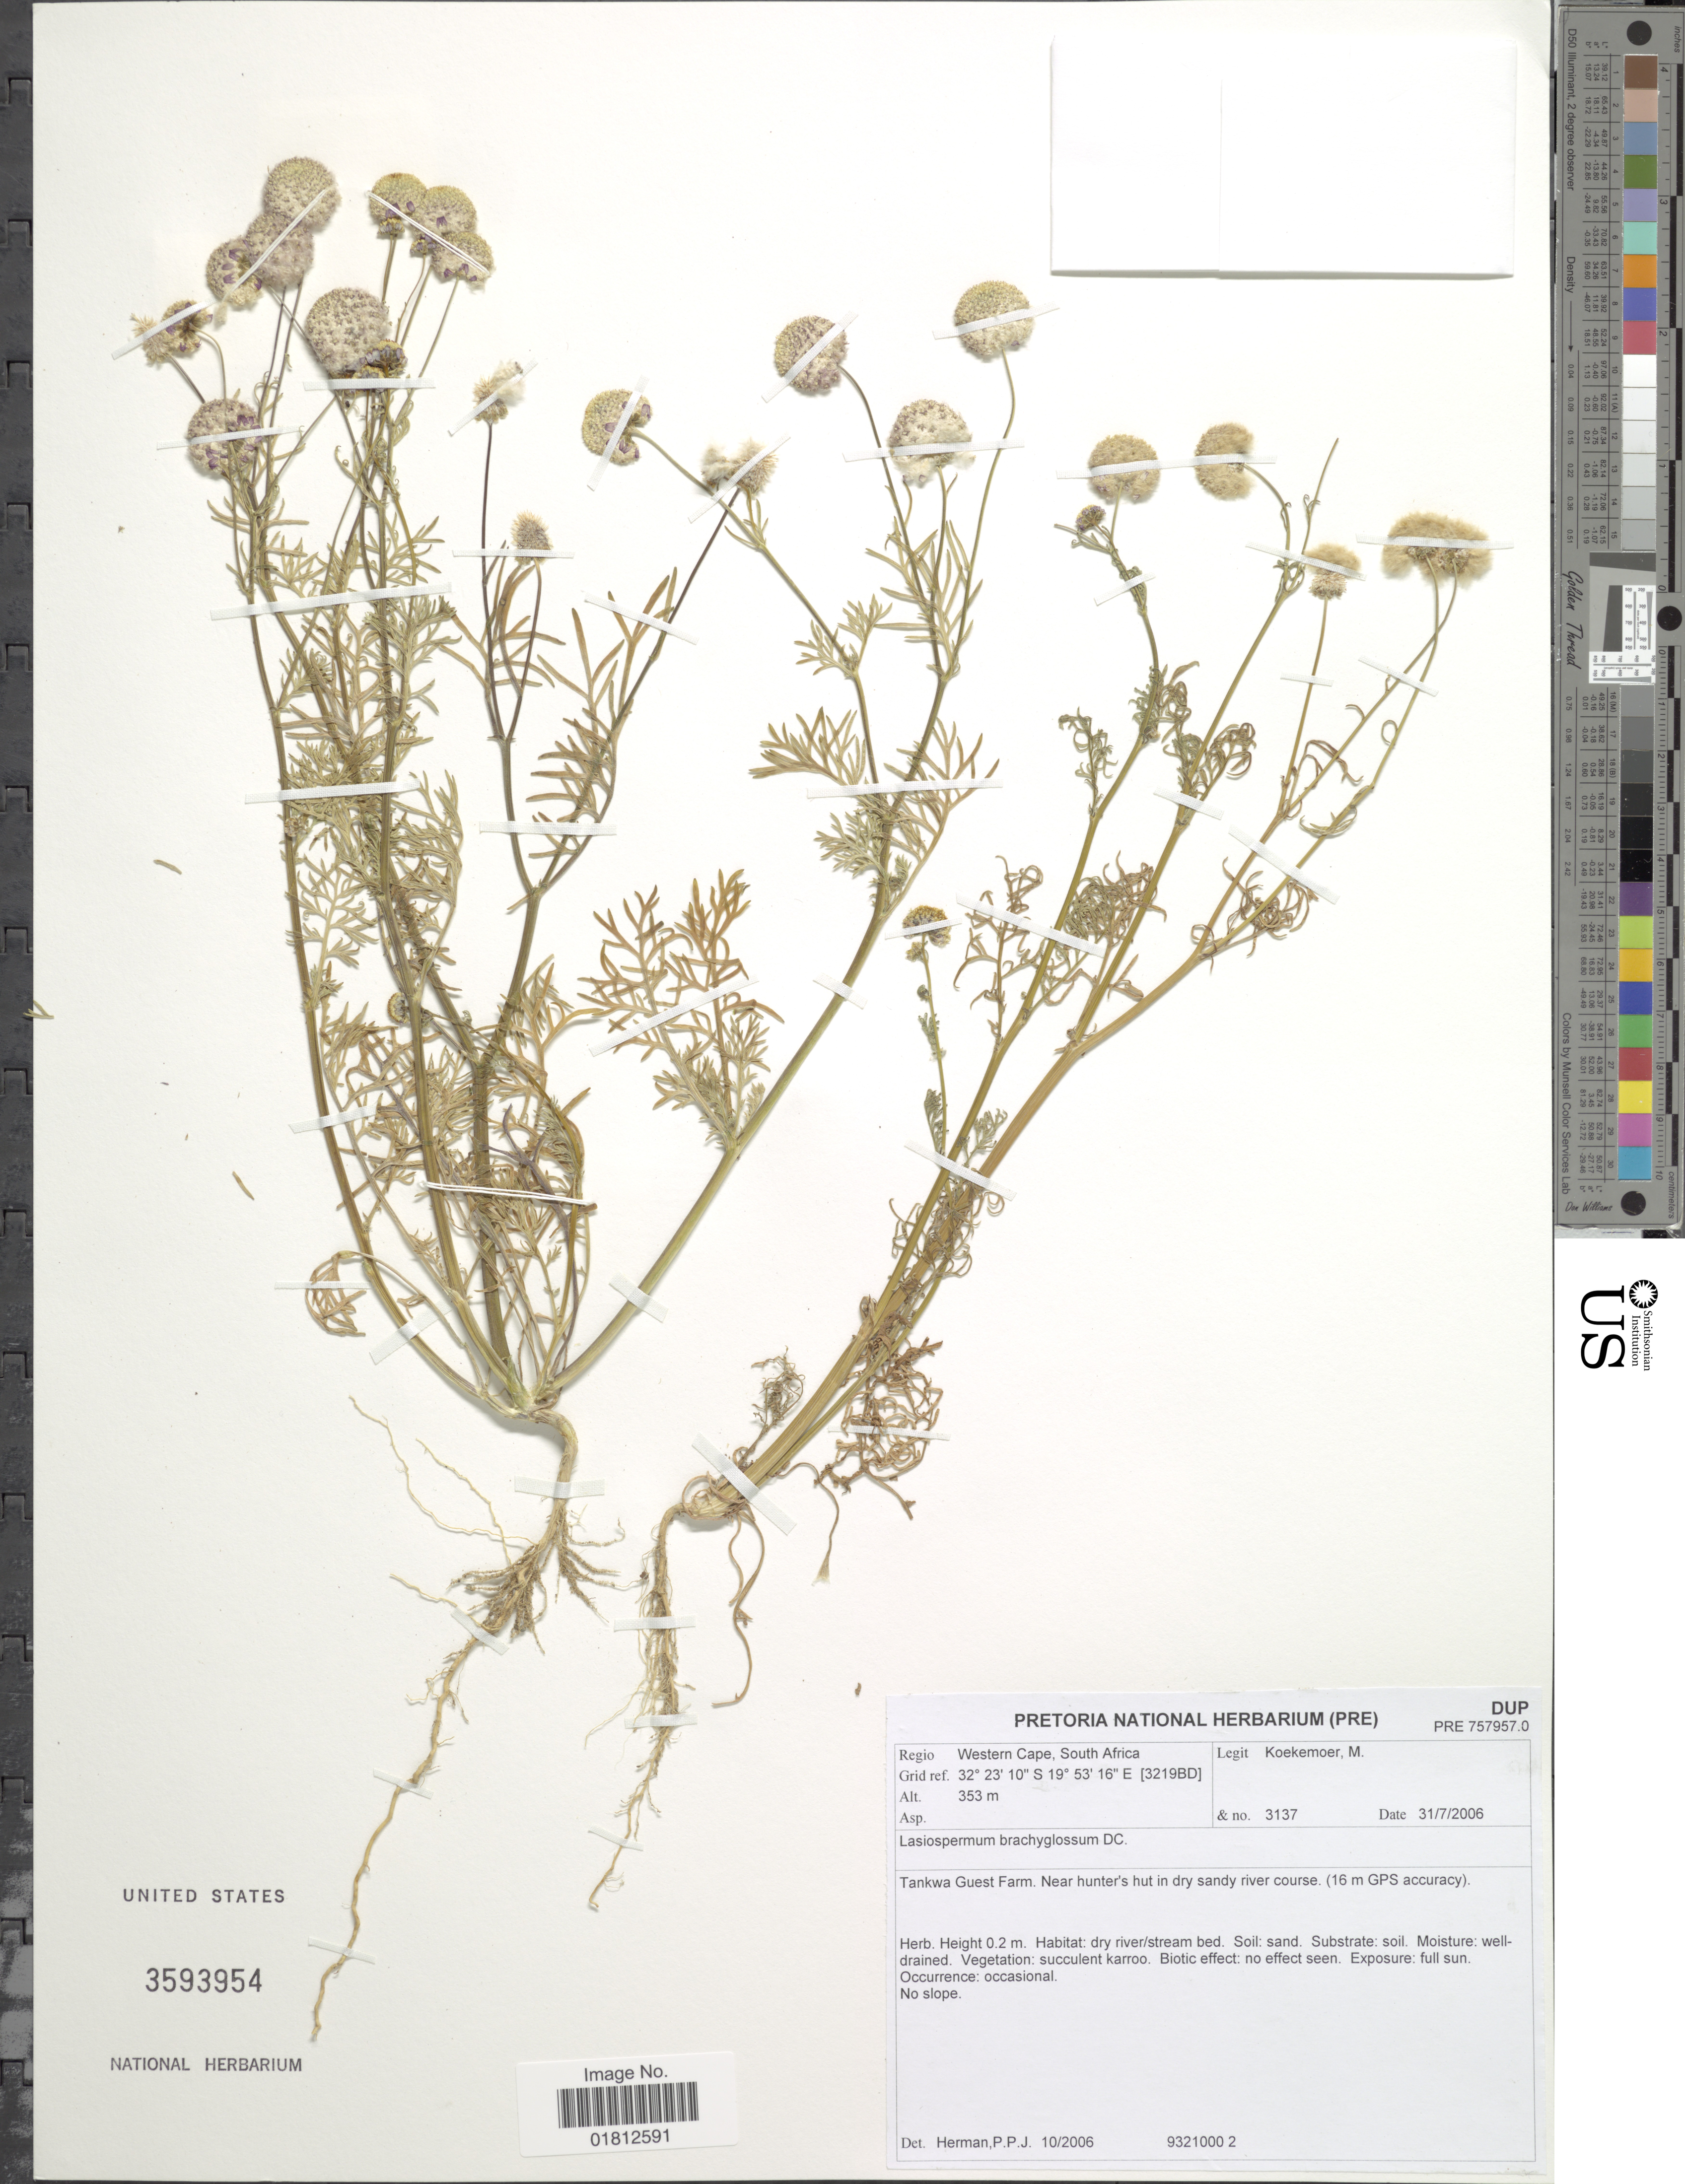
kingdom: Plantae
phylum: Tracheophyta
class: Magnoliopsida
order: Asterales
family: Asteraceae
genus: Lasiospermum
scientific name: Lasiospermum brachyglossum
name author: DC.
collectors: M. Koekemoer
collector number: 3137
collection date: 2006-07-31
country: South Africa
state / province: Western Cape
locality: Tankwa Guest Farm, near hunter's hut in dry sandy river course (16 m GPS accuracy)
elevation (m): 353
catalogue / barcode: US 3593954